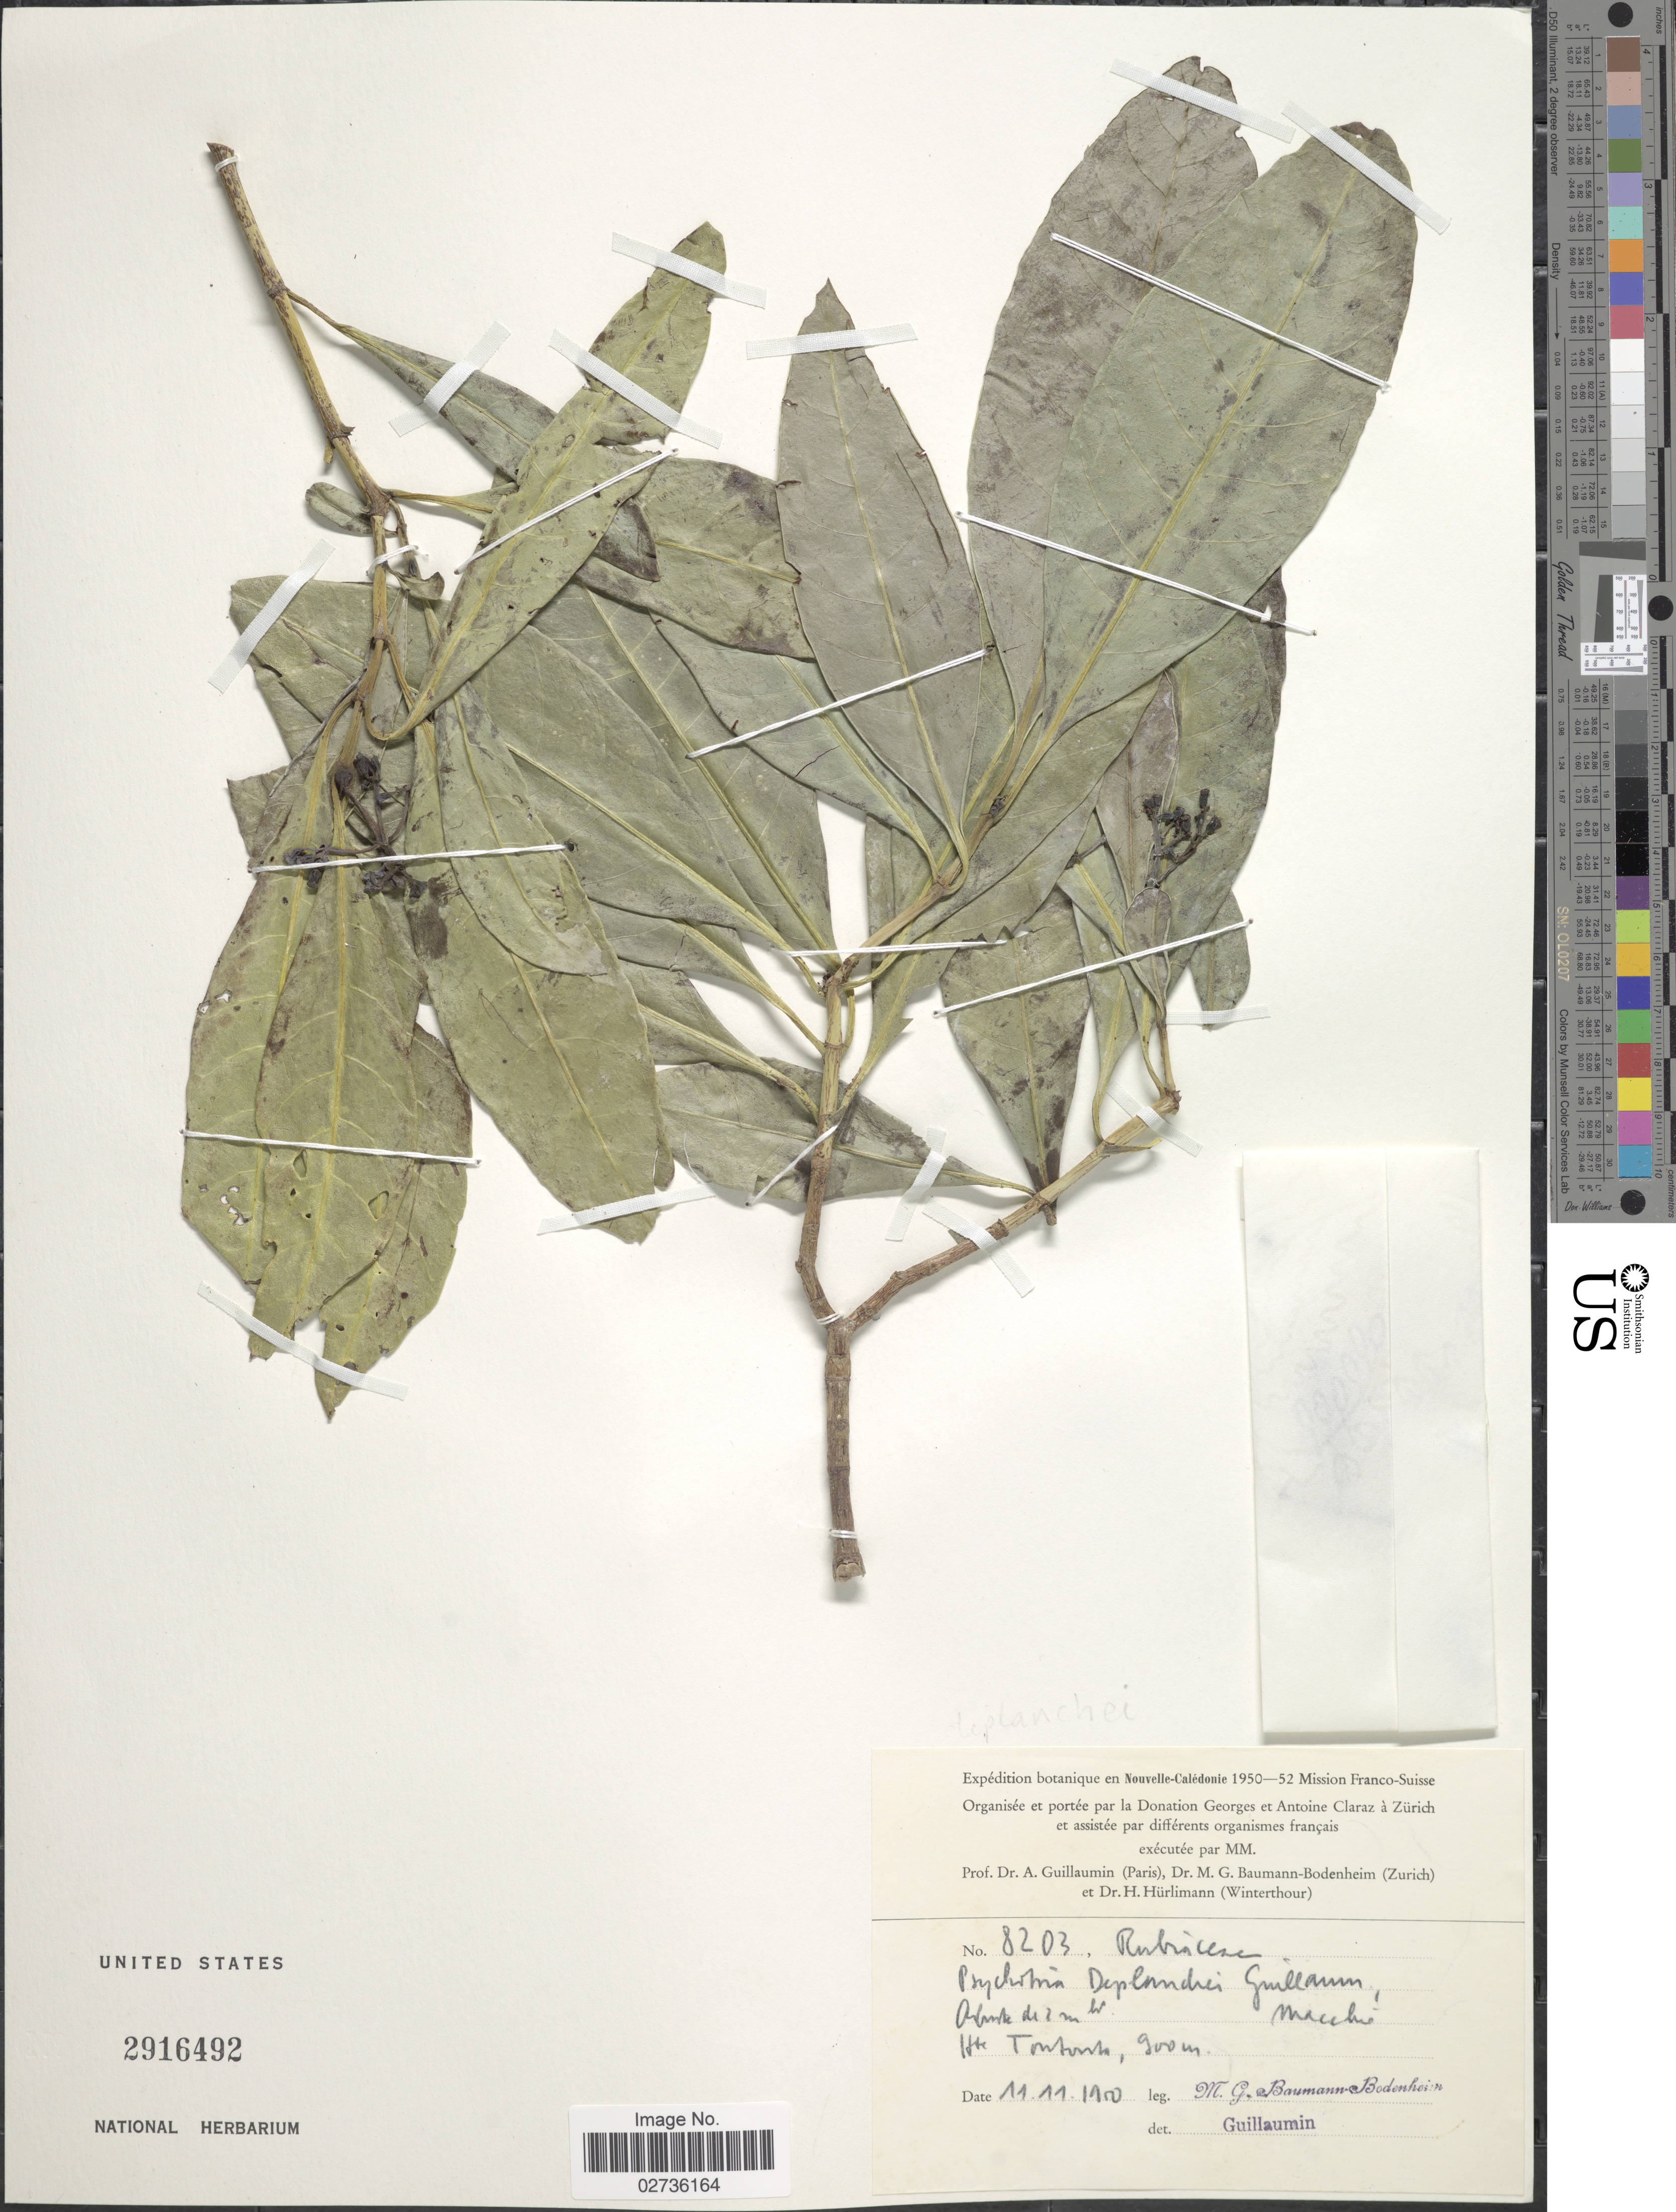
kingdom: Plantae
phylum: Tracheophyta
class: Magnoliopsida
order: Gentianales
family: Rubiaceae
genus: Psychotria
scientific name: Psychotria deplanchei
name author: (Beauvis.) Guillaumin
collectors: M. G. Baumann-Bodenheim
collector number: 8203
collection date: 1950-11-11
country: New Caledonia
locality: Nouvelle Caledonie. Hte Tontonta. [interpreted]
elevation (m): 900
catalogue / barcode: US 2916492